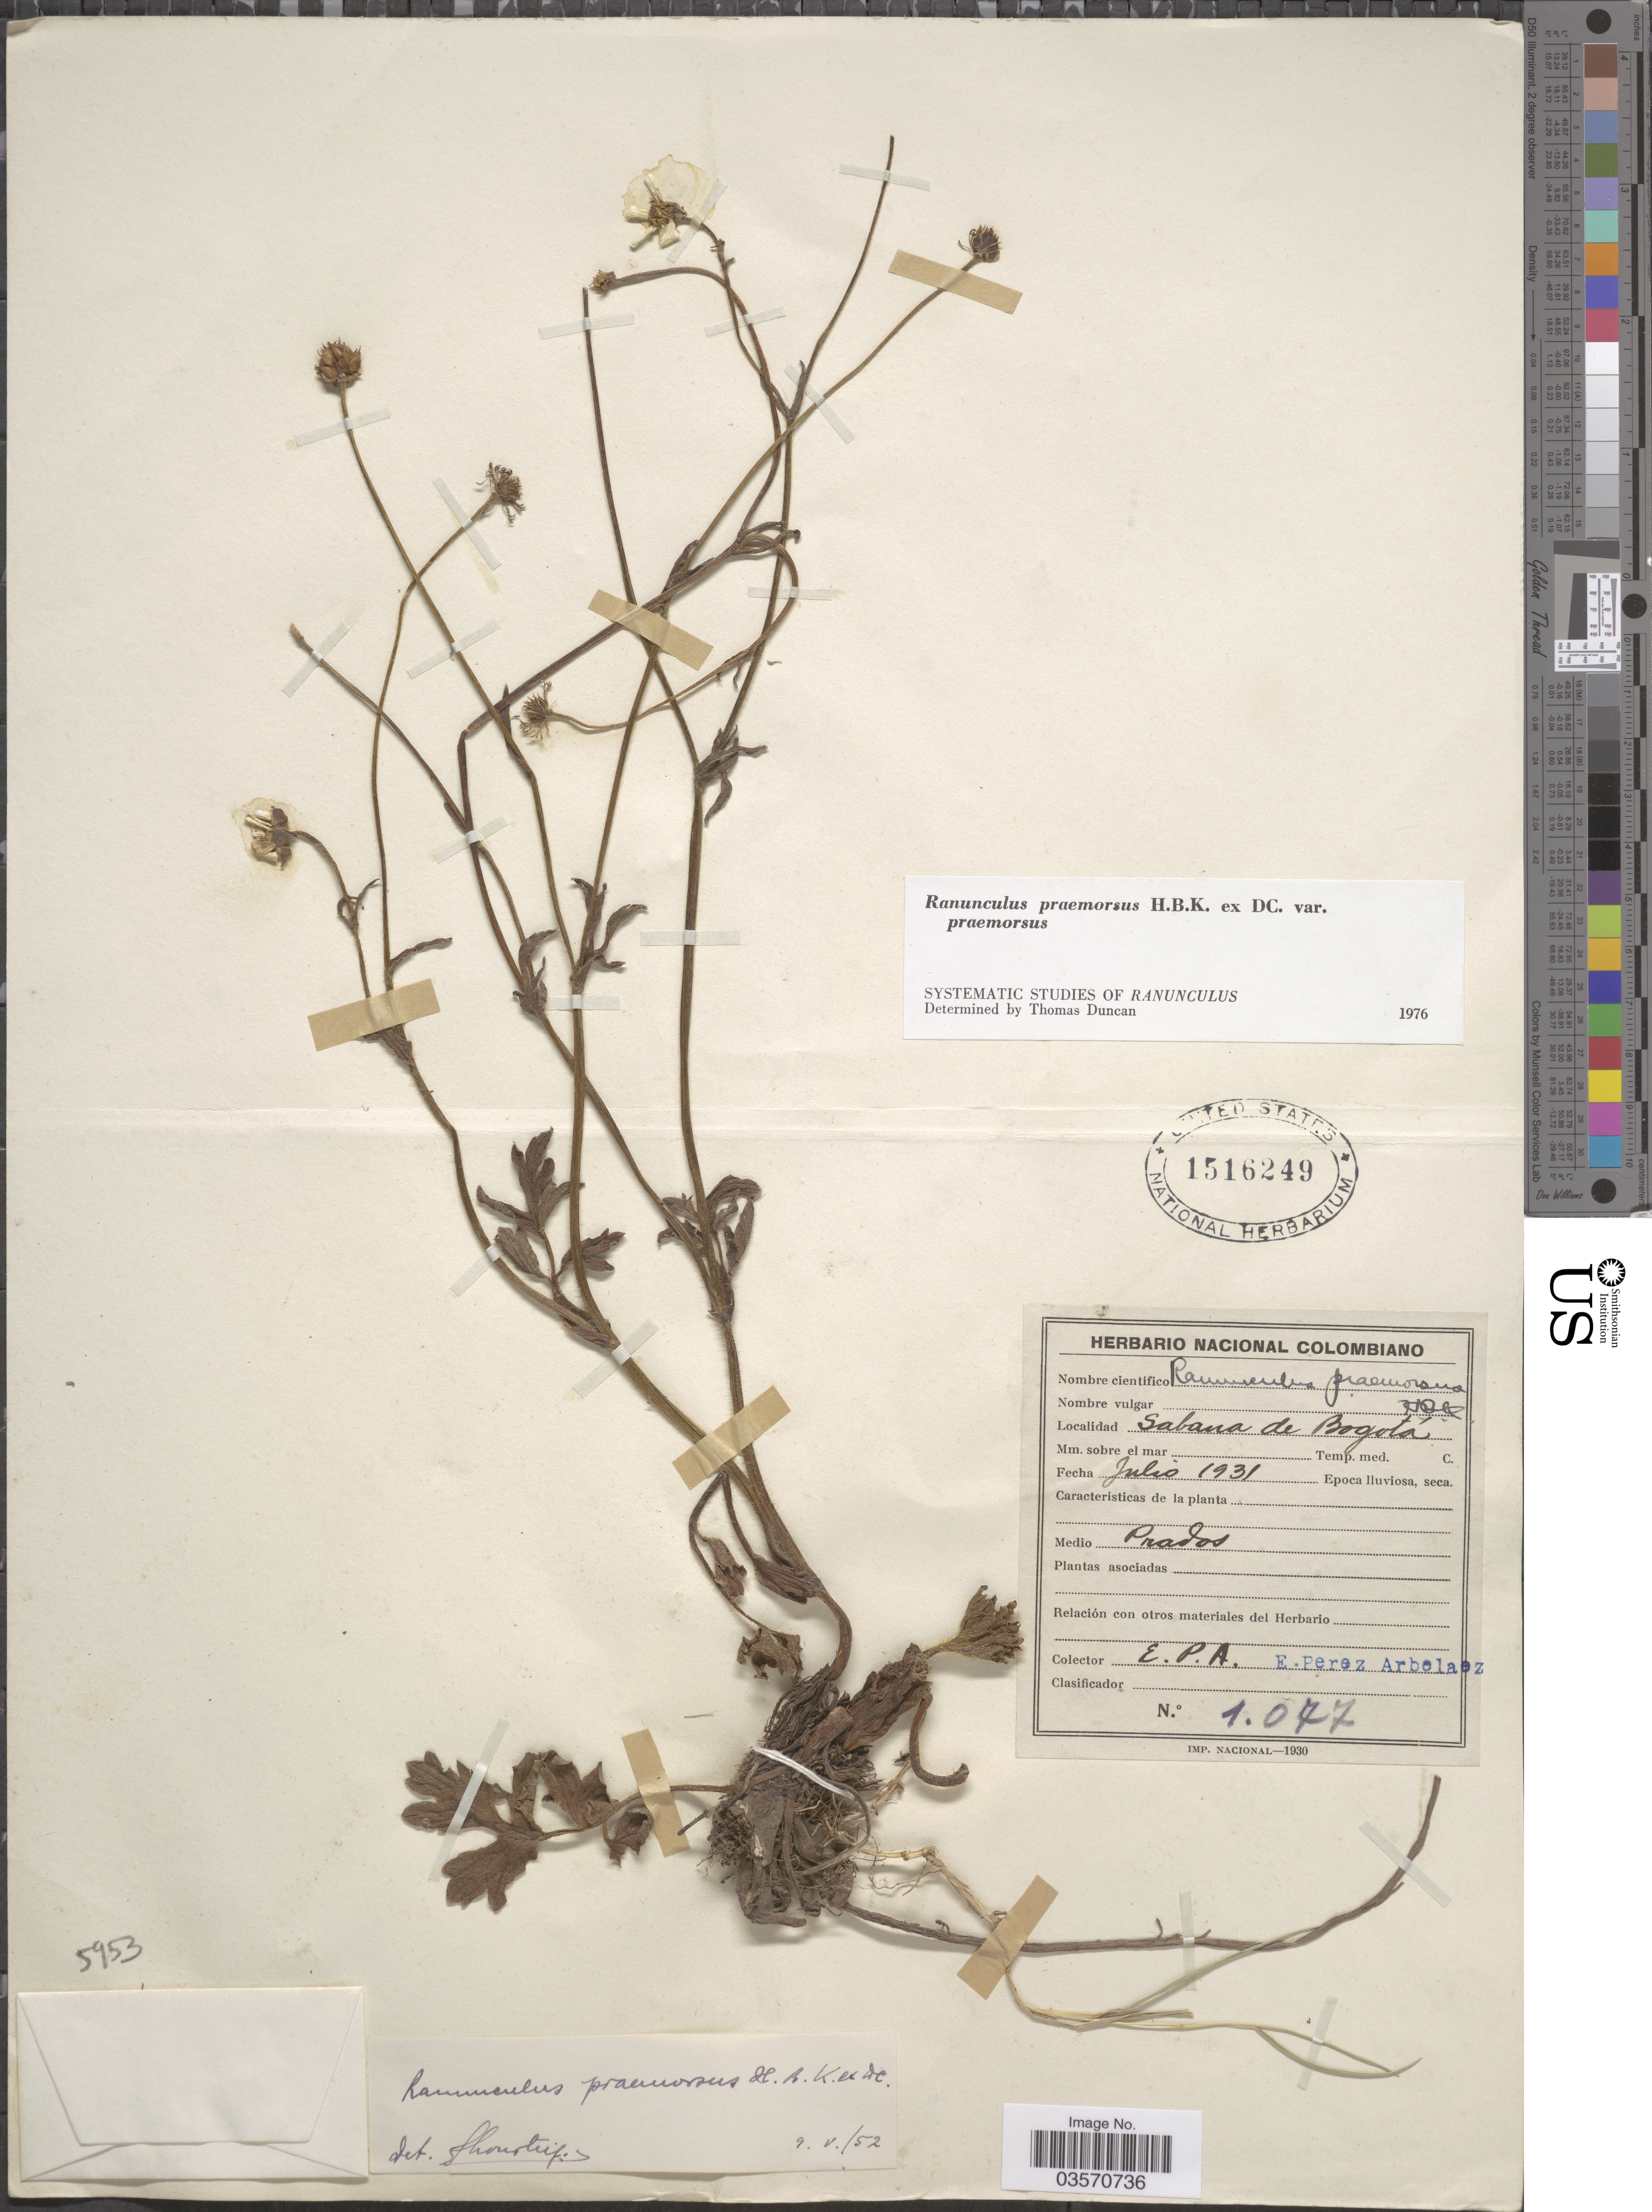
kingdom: Plantae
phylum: Tracheophyta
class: Magnoliopsida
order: Ranunculales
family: Ranunculaceae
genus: Ranunculus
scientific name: Ranunculus praemorsus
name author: Kunth ex DC.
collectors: E. Pérez Arbeláez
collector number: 1077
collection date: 1931-07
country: Colombia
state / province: Bogota D.C.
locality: Sabana de Bogotá.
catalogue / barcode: US 1516249